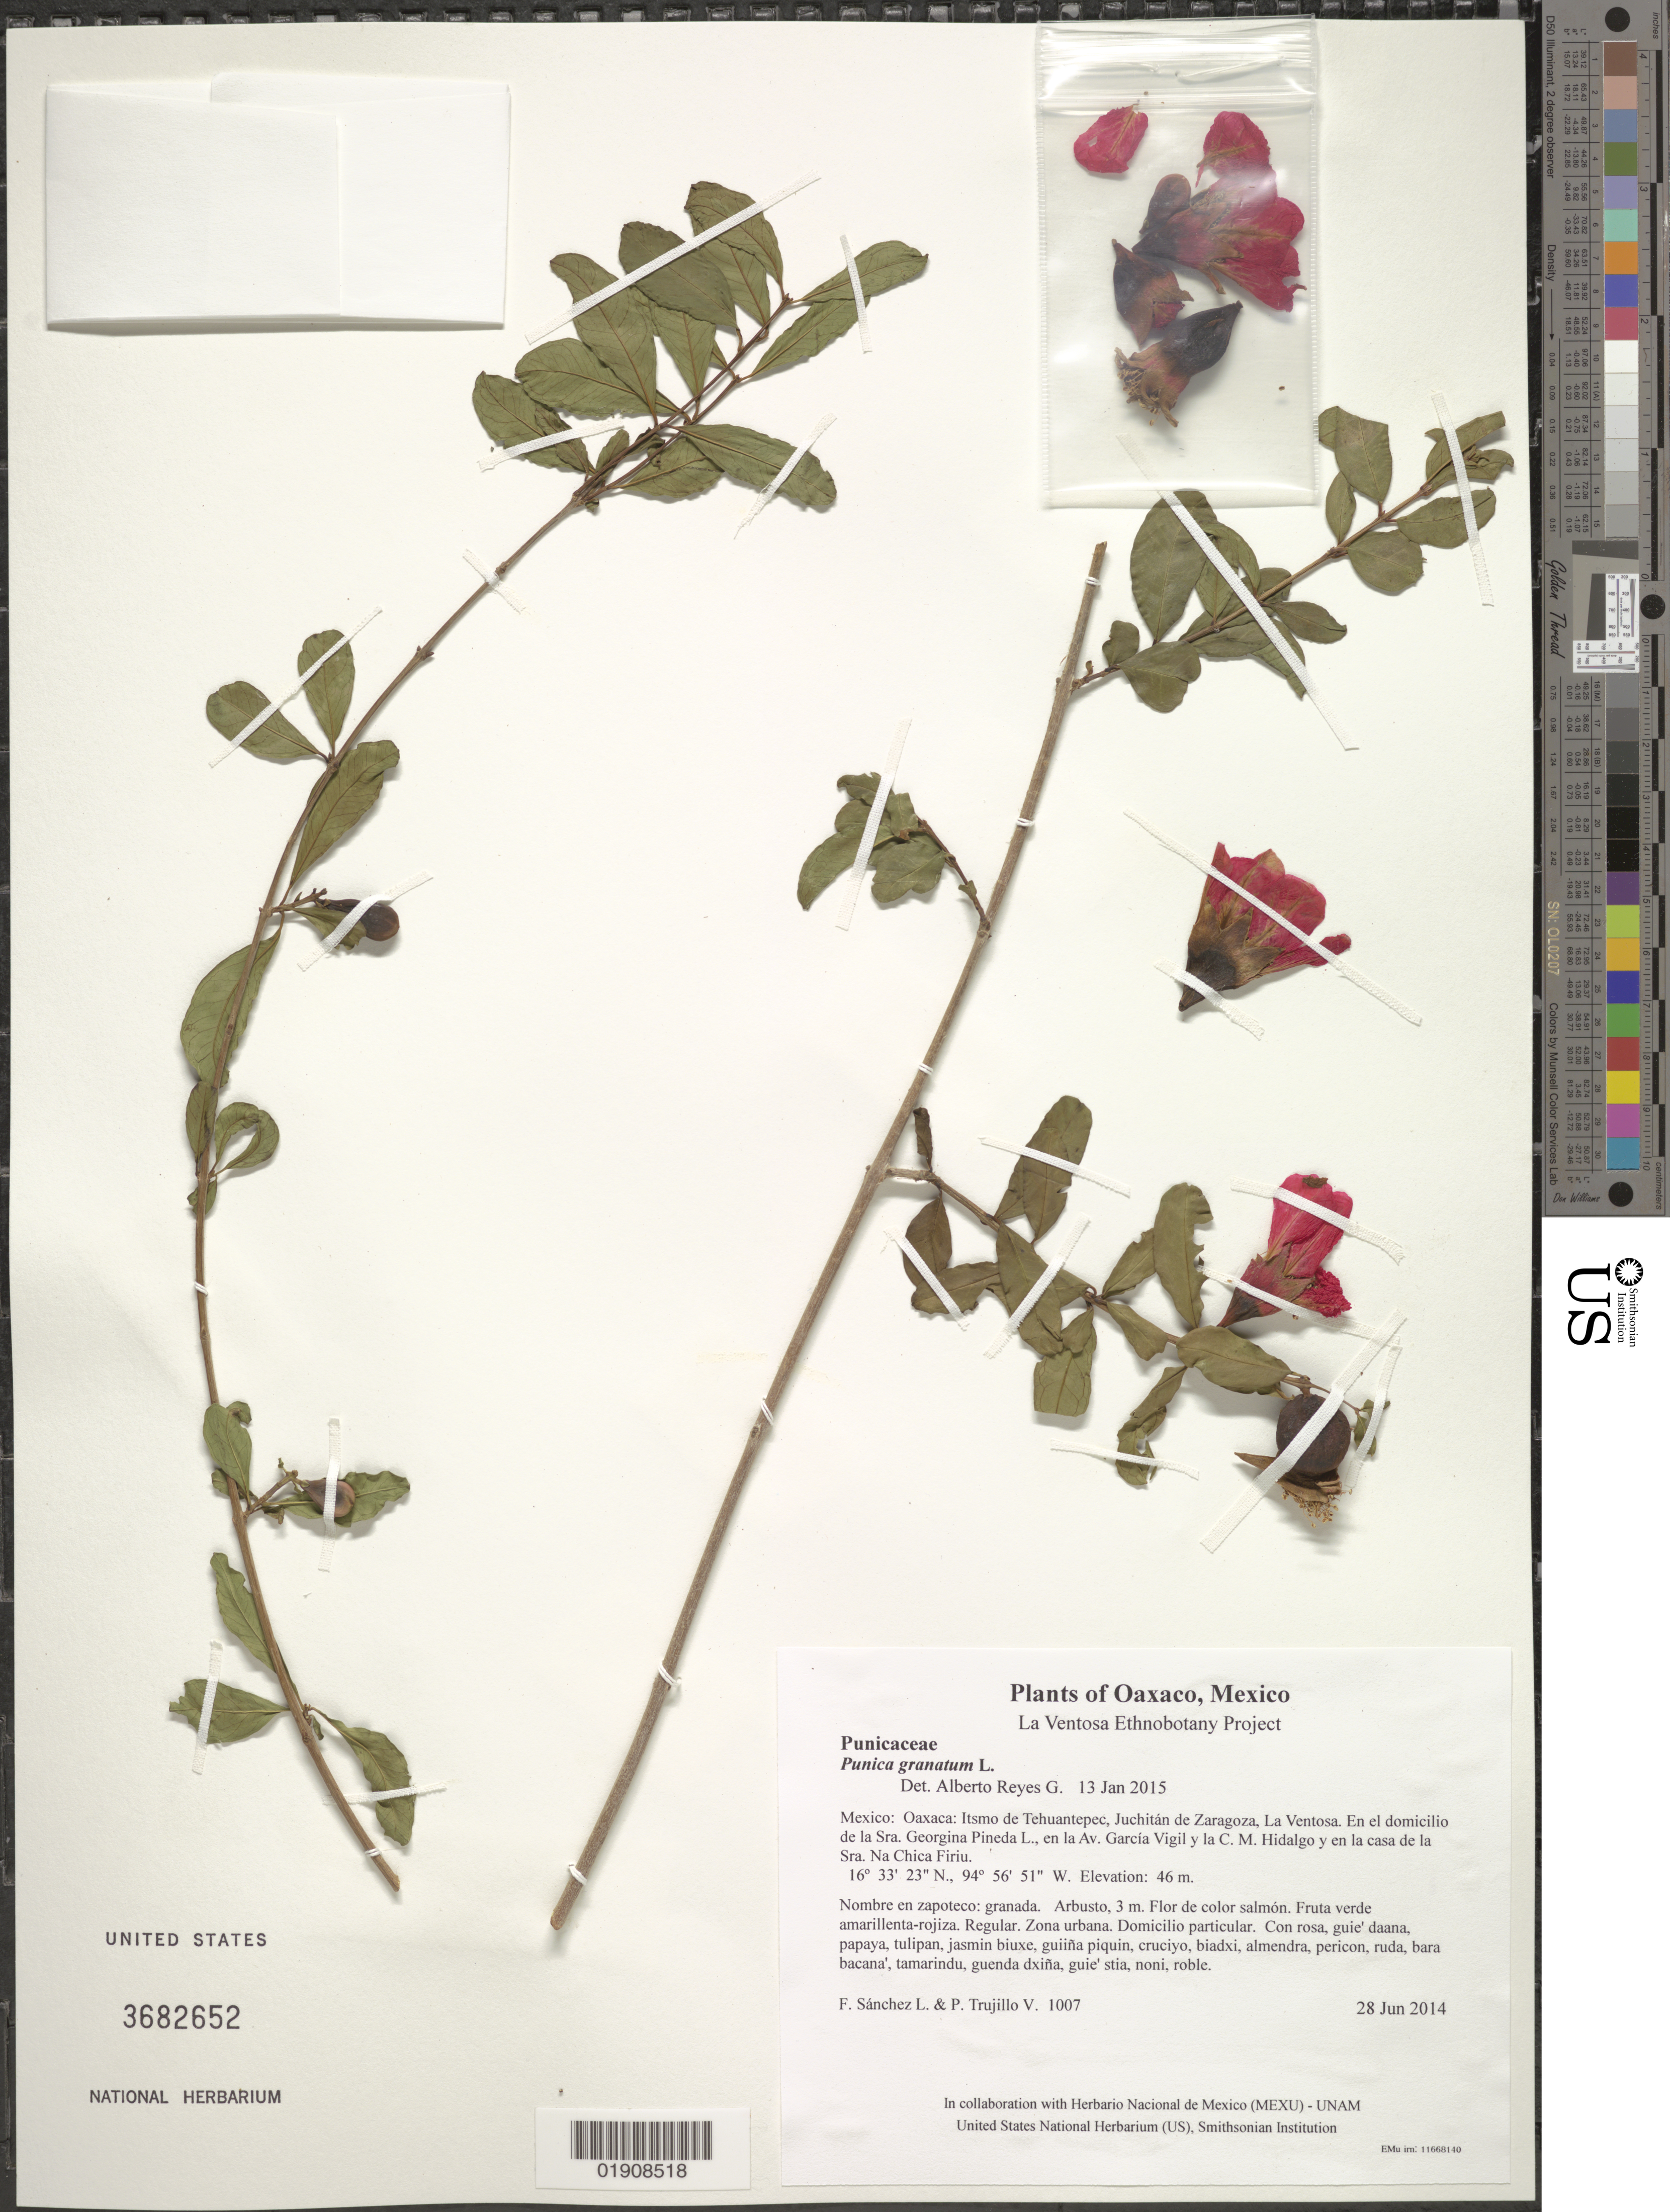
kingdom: Plantae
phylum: Tracheophyta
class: Magnoliopsida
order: Myrtales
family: Lythraceae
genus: Punica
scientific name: Punica granatum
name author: L.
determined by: Reyes García, A.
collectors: F. Sánchez L. & P. Trujillo V.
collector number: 1007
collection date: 2014-06-28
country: Mexico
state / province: Oaxaca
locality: Itsmo de Tehuantepec, Juchitán de Zaragoza, La Ventosa. En el domicilio de la Sra. Georgina Pineda L., en la Av. García Vigil y la C. M. Hidalgo y en la casa de la Sra. Na Chica Firiu.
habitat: Zona urbana. Domicilio particular.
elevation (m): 46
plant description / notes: JEBOT, MEXU; Yaga bandaga. 3 m. Guie' salmon. Cuaananaxhi naga' naguchi ga-naxiña' ga. Nuu.; granada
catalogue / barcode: US 3682652